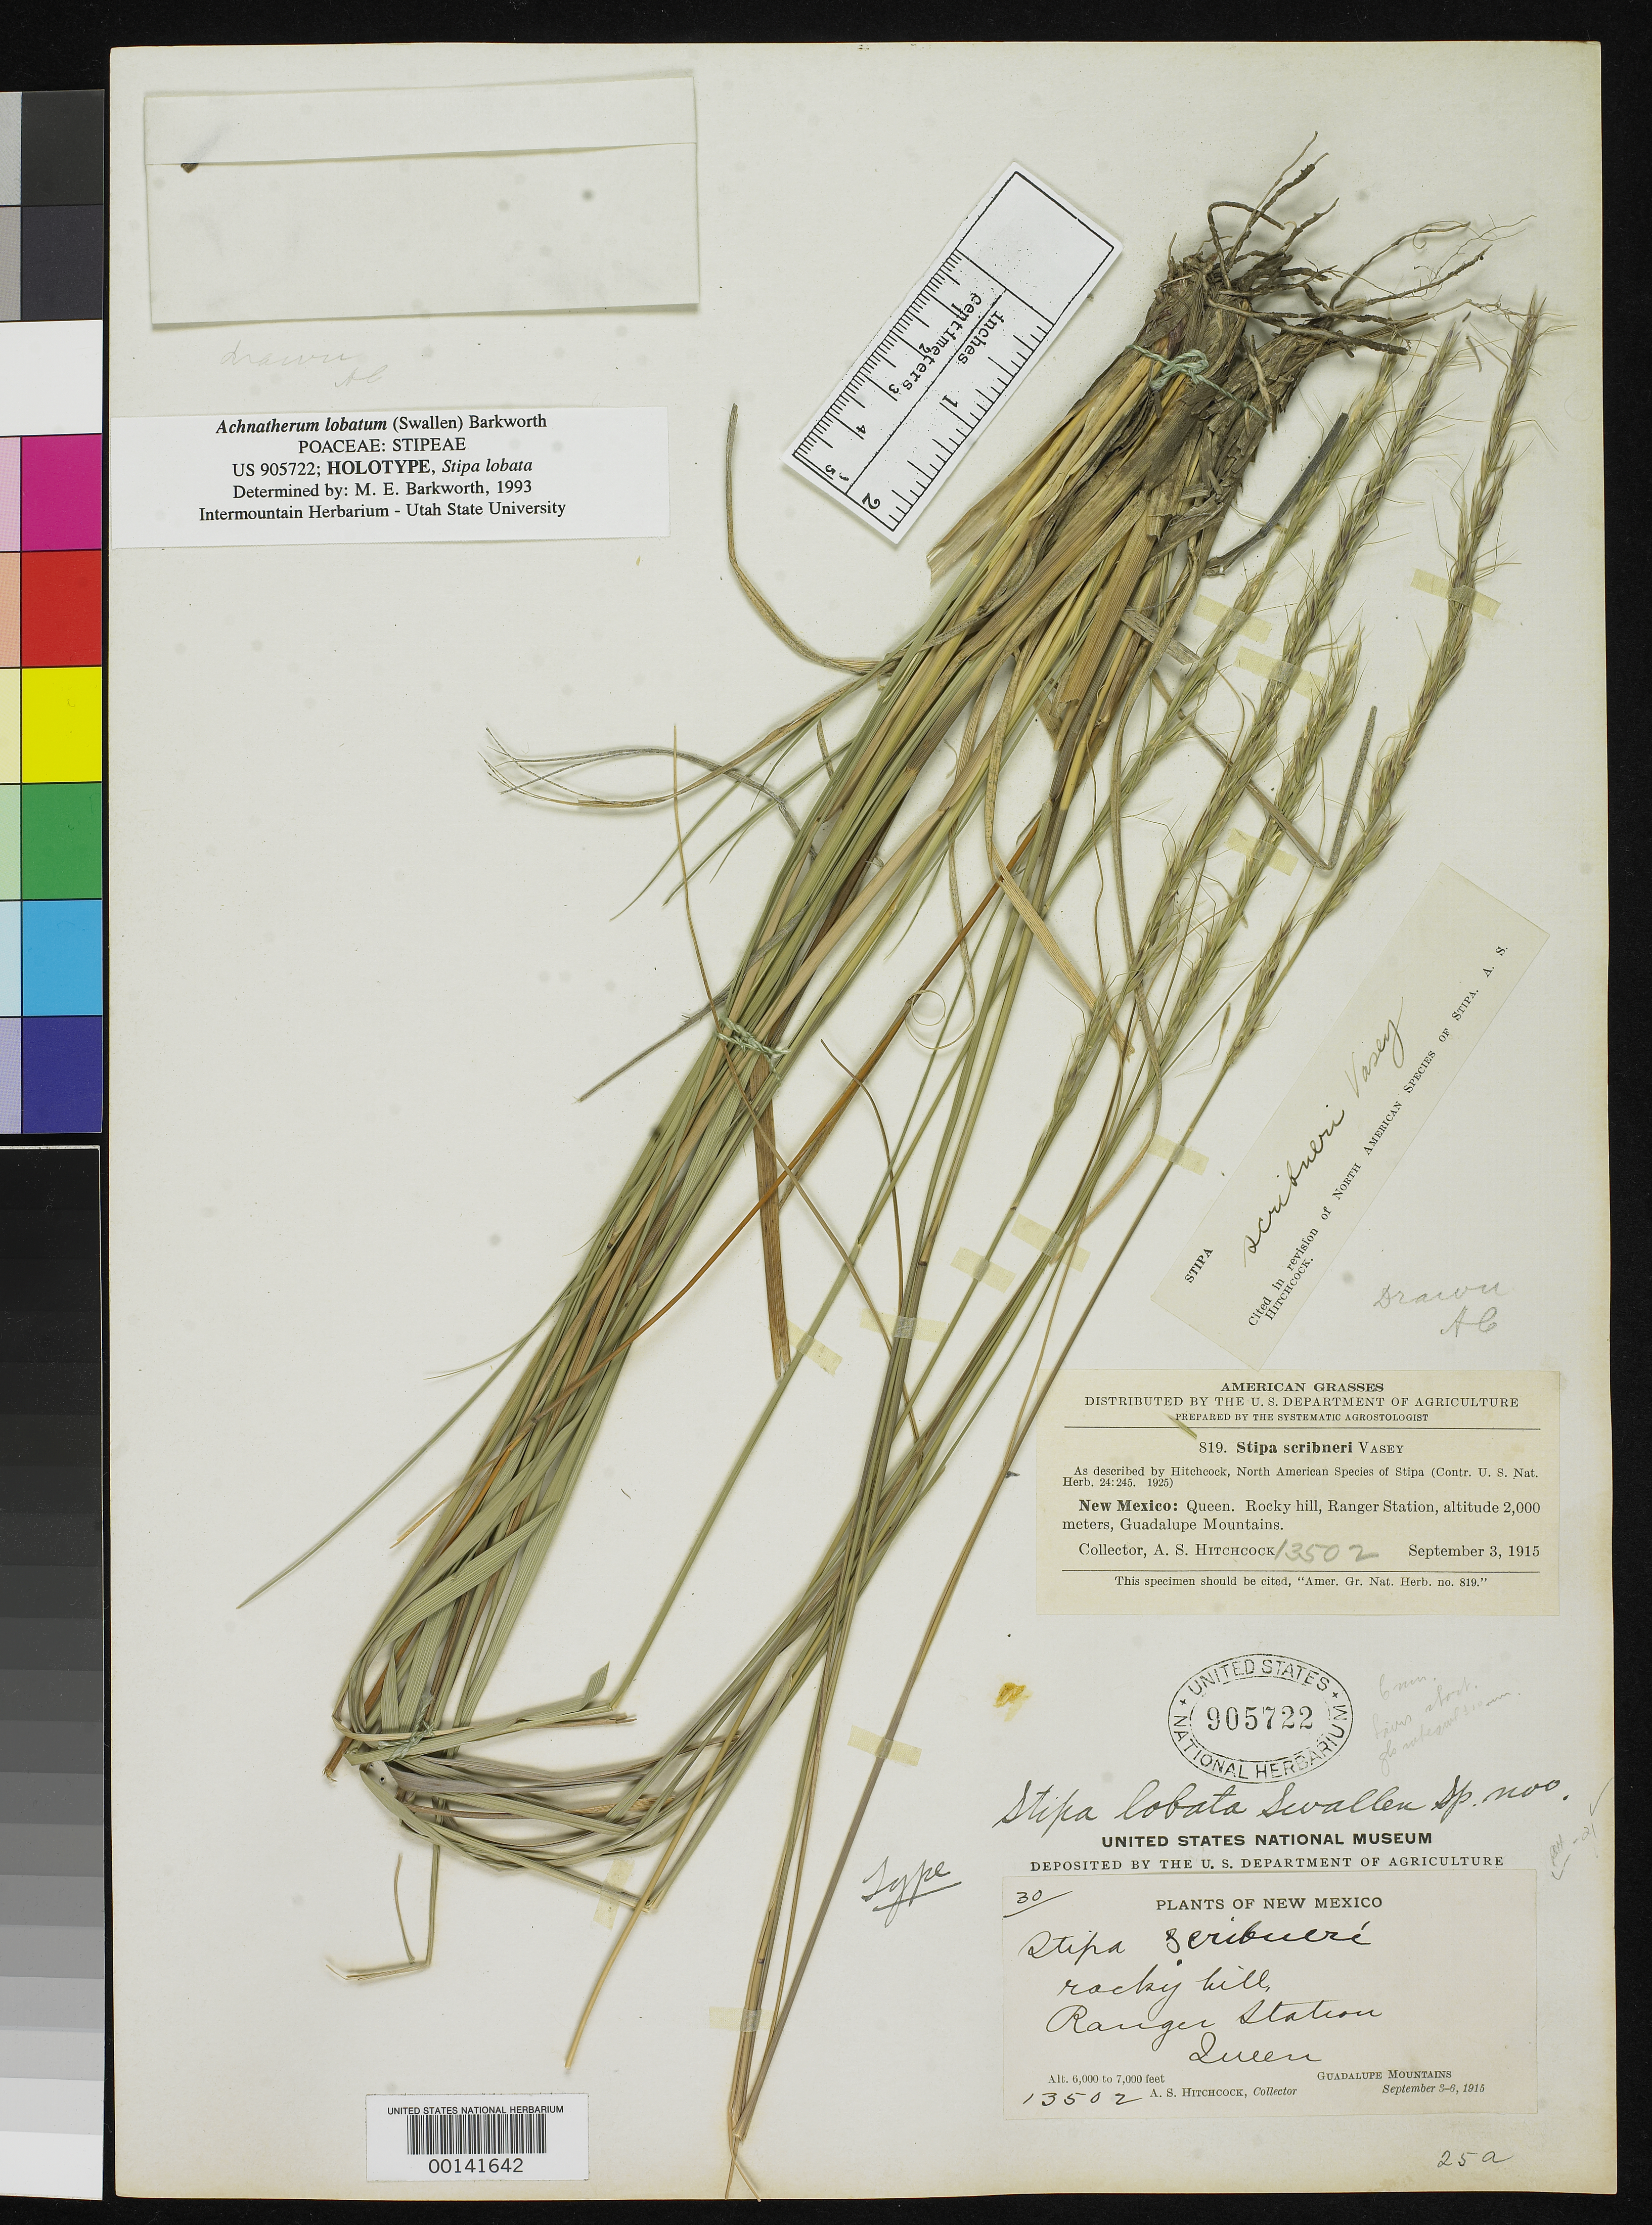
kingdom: Plantae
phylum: Tracheophyta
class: Liliopsida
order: Poales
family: Poaceae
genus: Stipa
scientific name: Stipa lobata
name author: Swallen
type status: Holotype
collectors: A. S. Hitchcock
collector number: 13502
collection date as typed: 03 Sep 1915 to 06 Sep 1915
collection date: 1915-09-03/1915-09-06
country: United States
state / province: New Mexico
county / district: Guadalupe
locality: Queen, Guadalupe Mountains, Ranger Station.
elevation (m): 1829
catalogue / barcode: US 905722